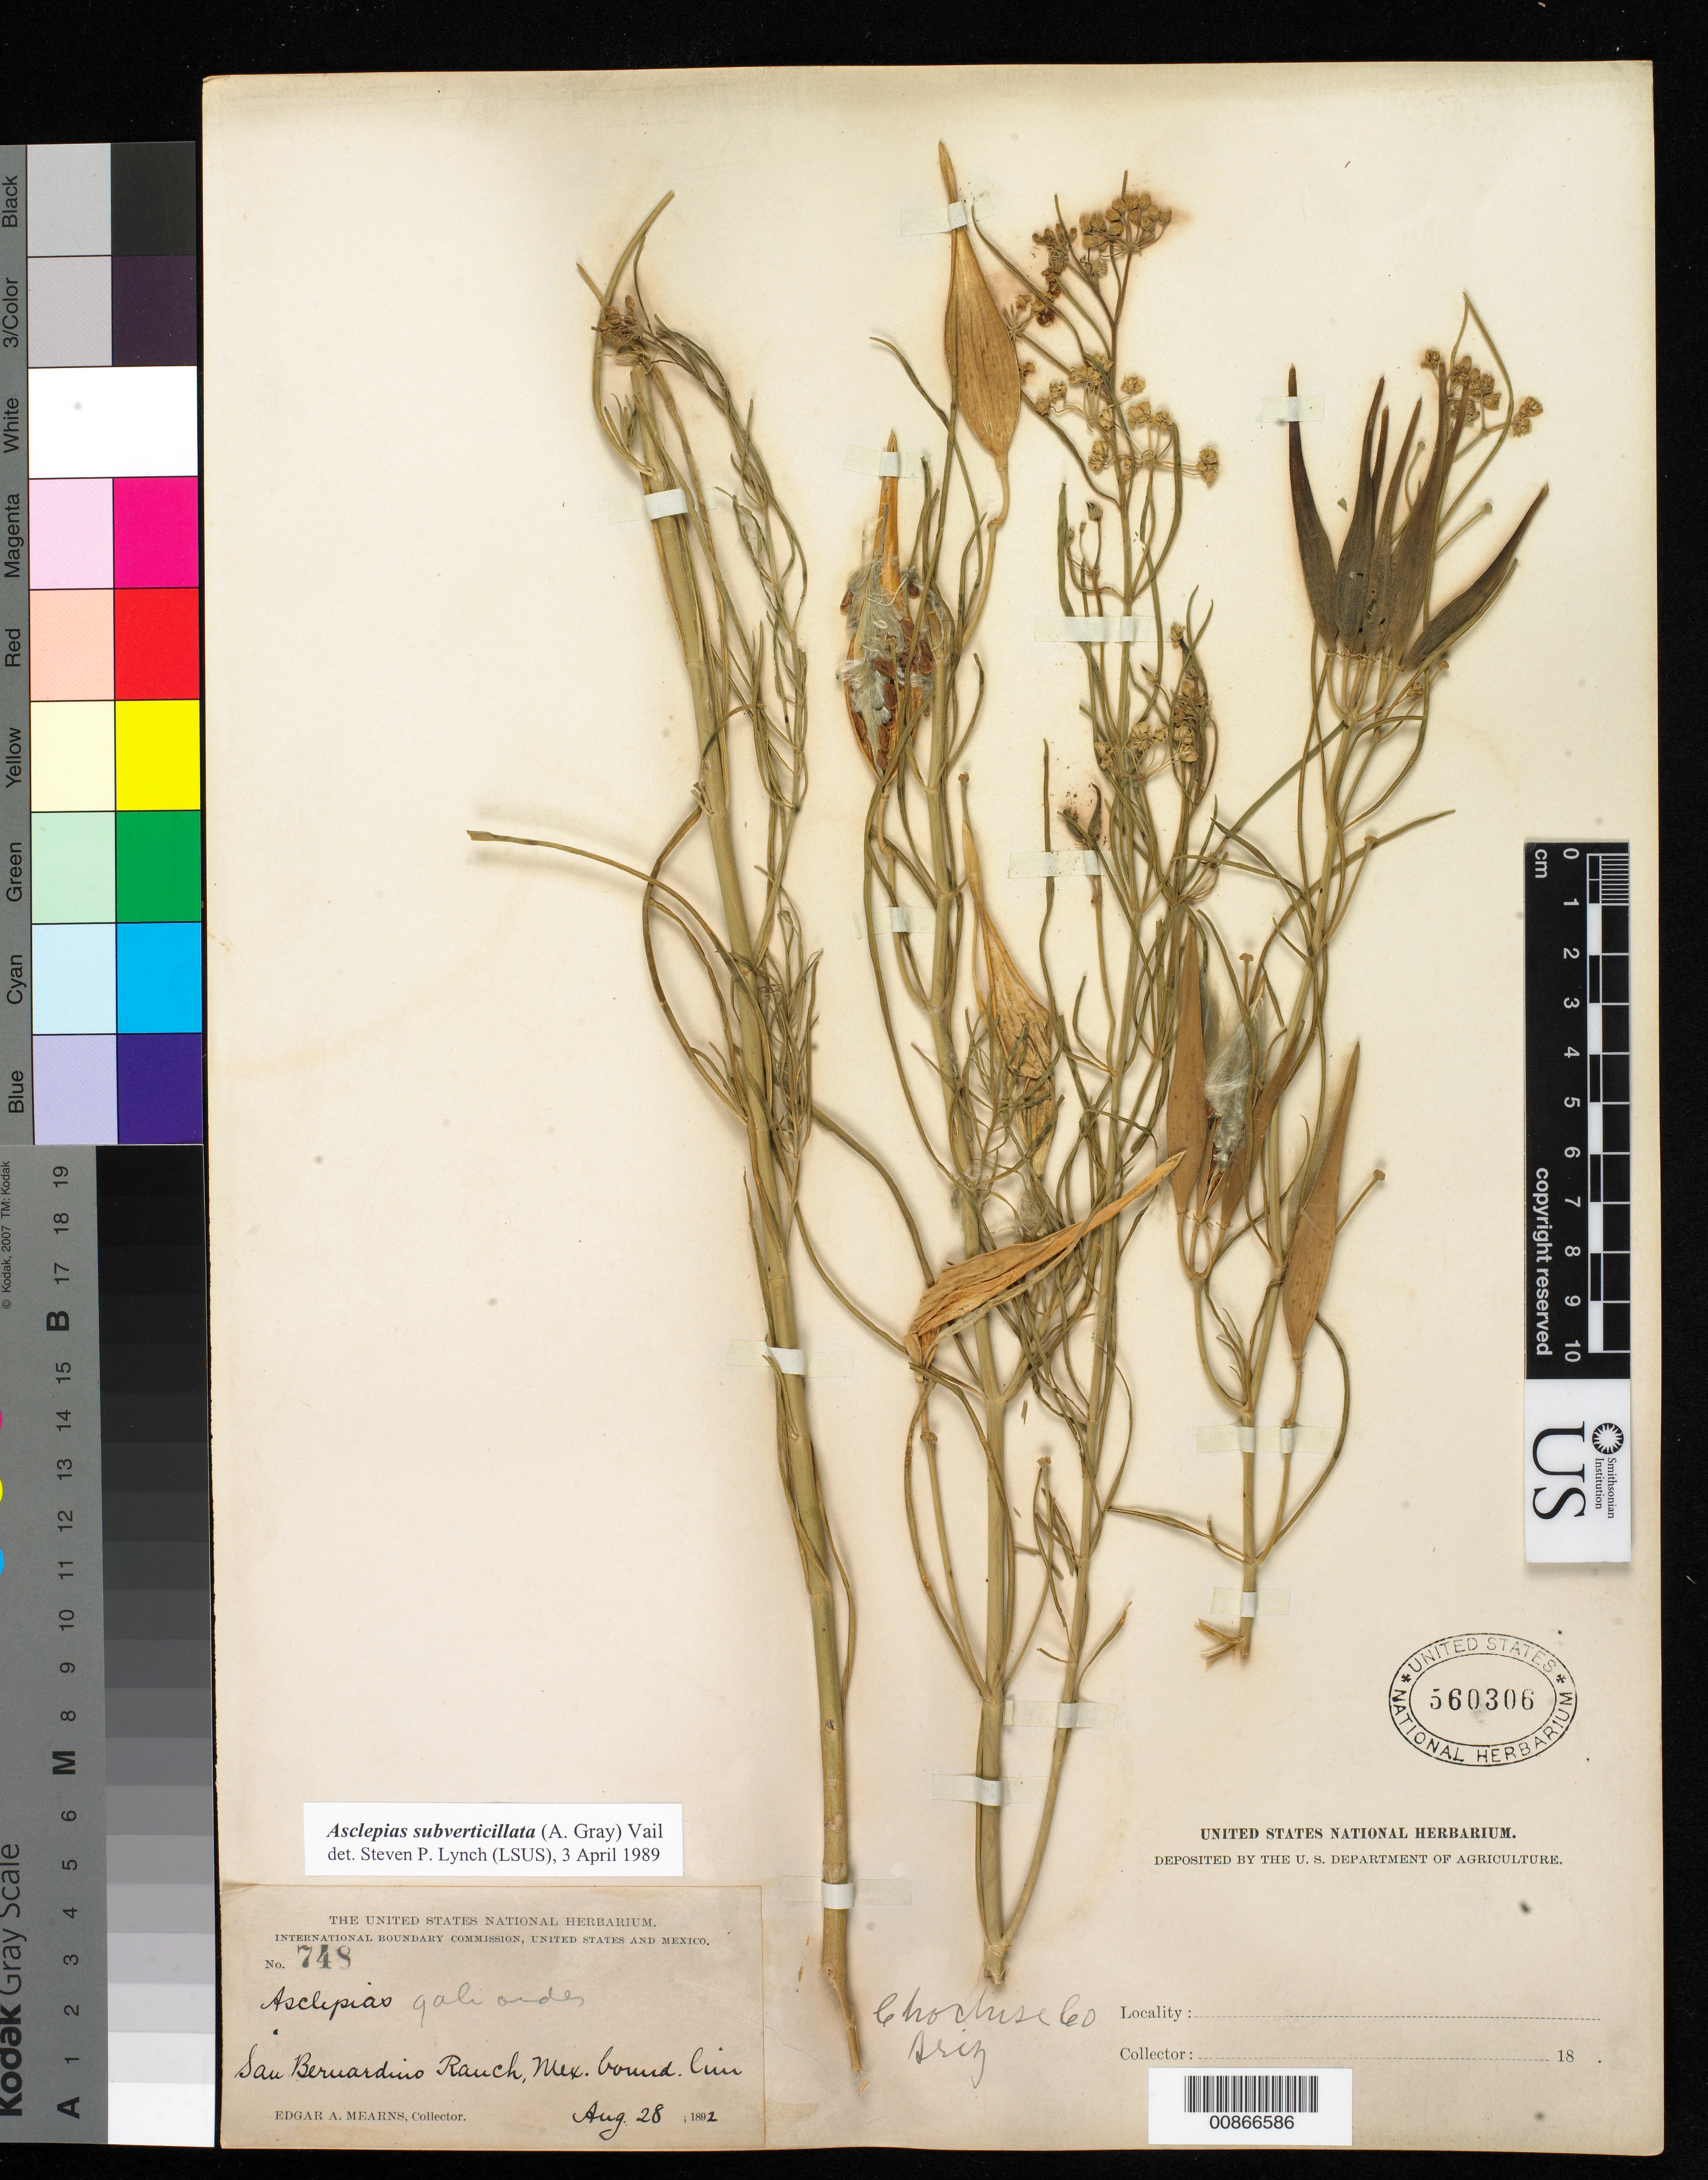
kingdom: Plantae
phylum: Tracheophyta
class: Magnoliopsida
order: Gentianales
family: Apocynaceae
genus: Asclepias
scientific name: Asclepias subverticillata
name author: (A. Gray) Vail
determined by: Lynch, S. P., (LSUS), Louisiana State University-Shreveport Herbarium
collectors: E. A. Mearns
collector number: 748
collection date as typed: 28 Aug 1892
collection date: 1892-08-28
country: United States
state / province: Arizona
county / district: Cochise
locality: San Bernardino Ranch, Mexican Boundary Line.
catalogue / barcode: US 560306